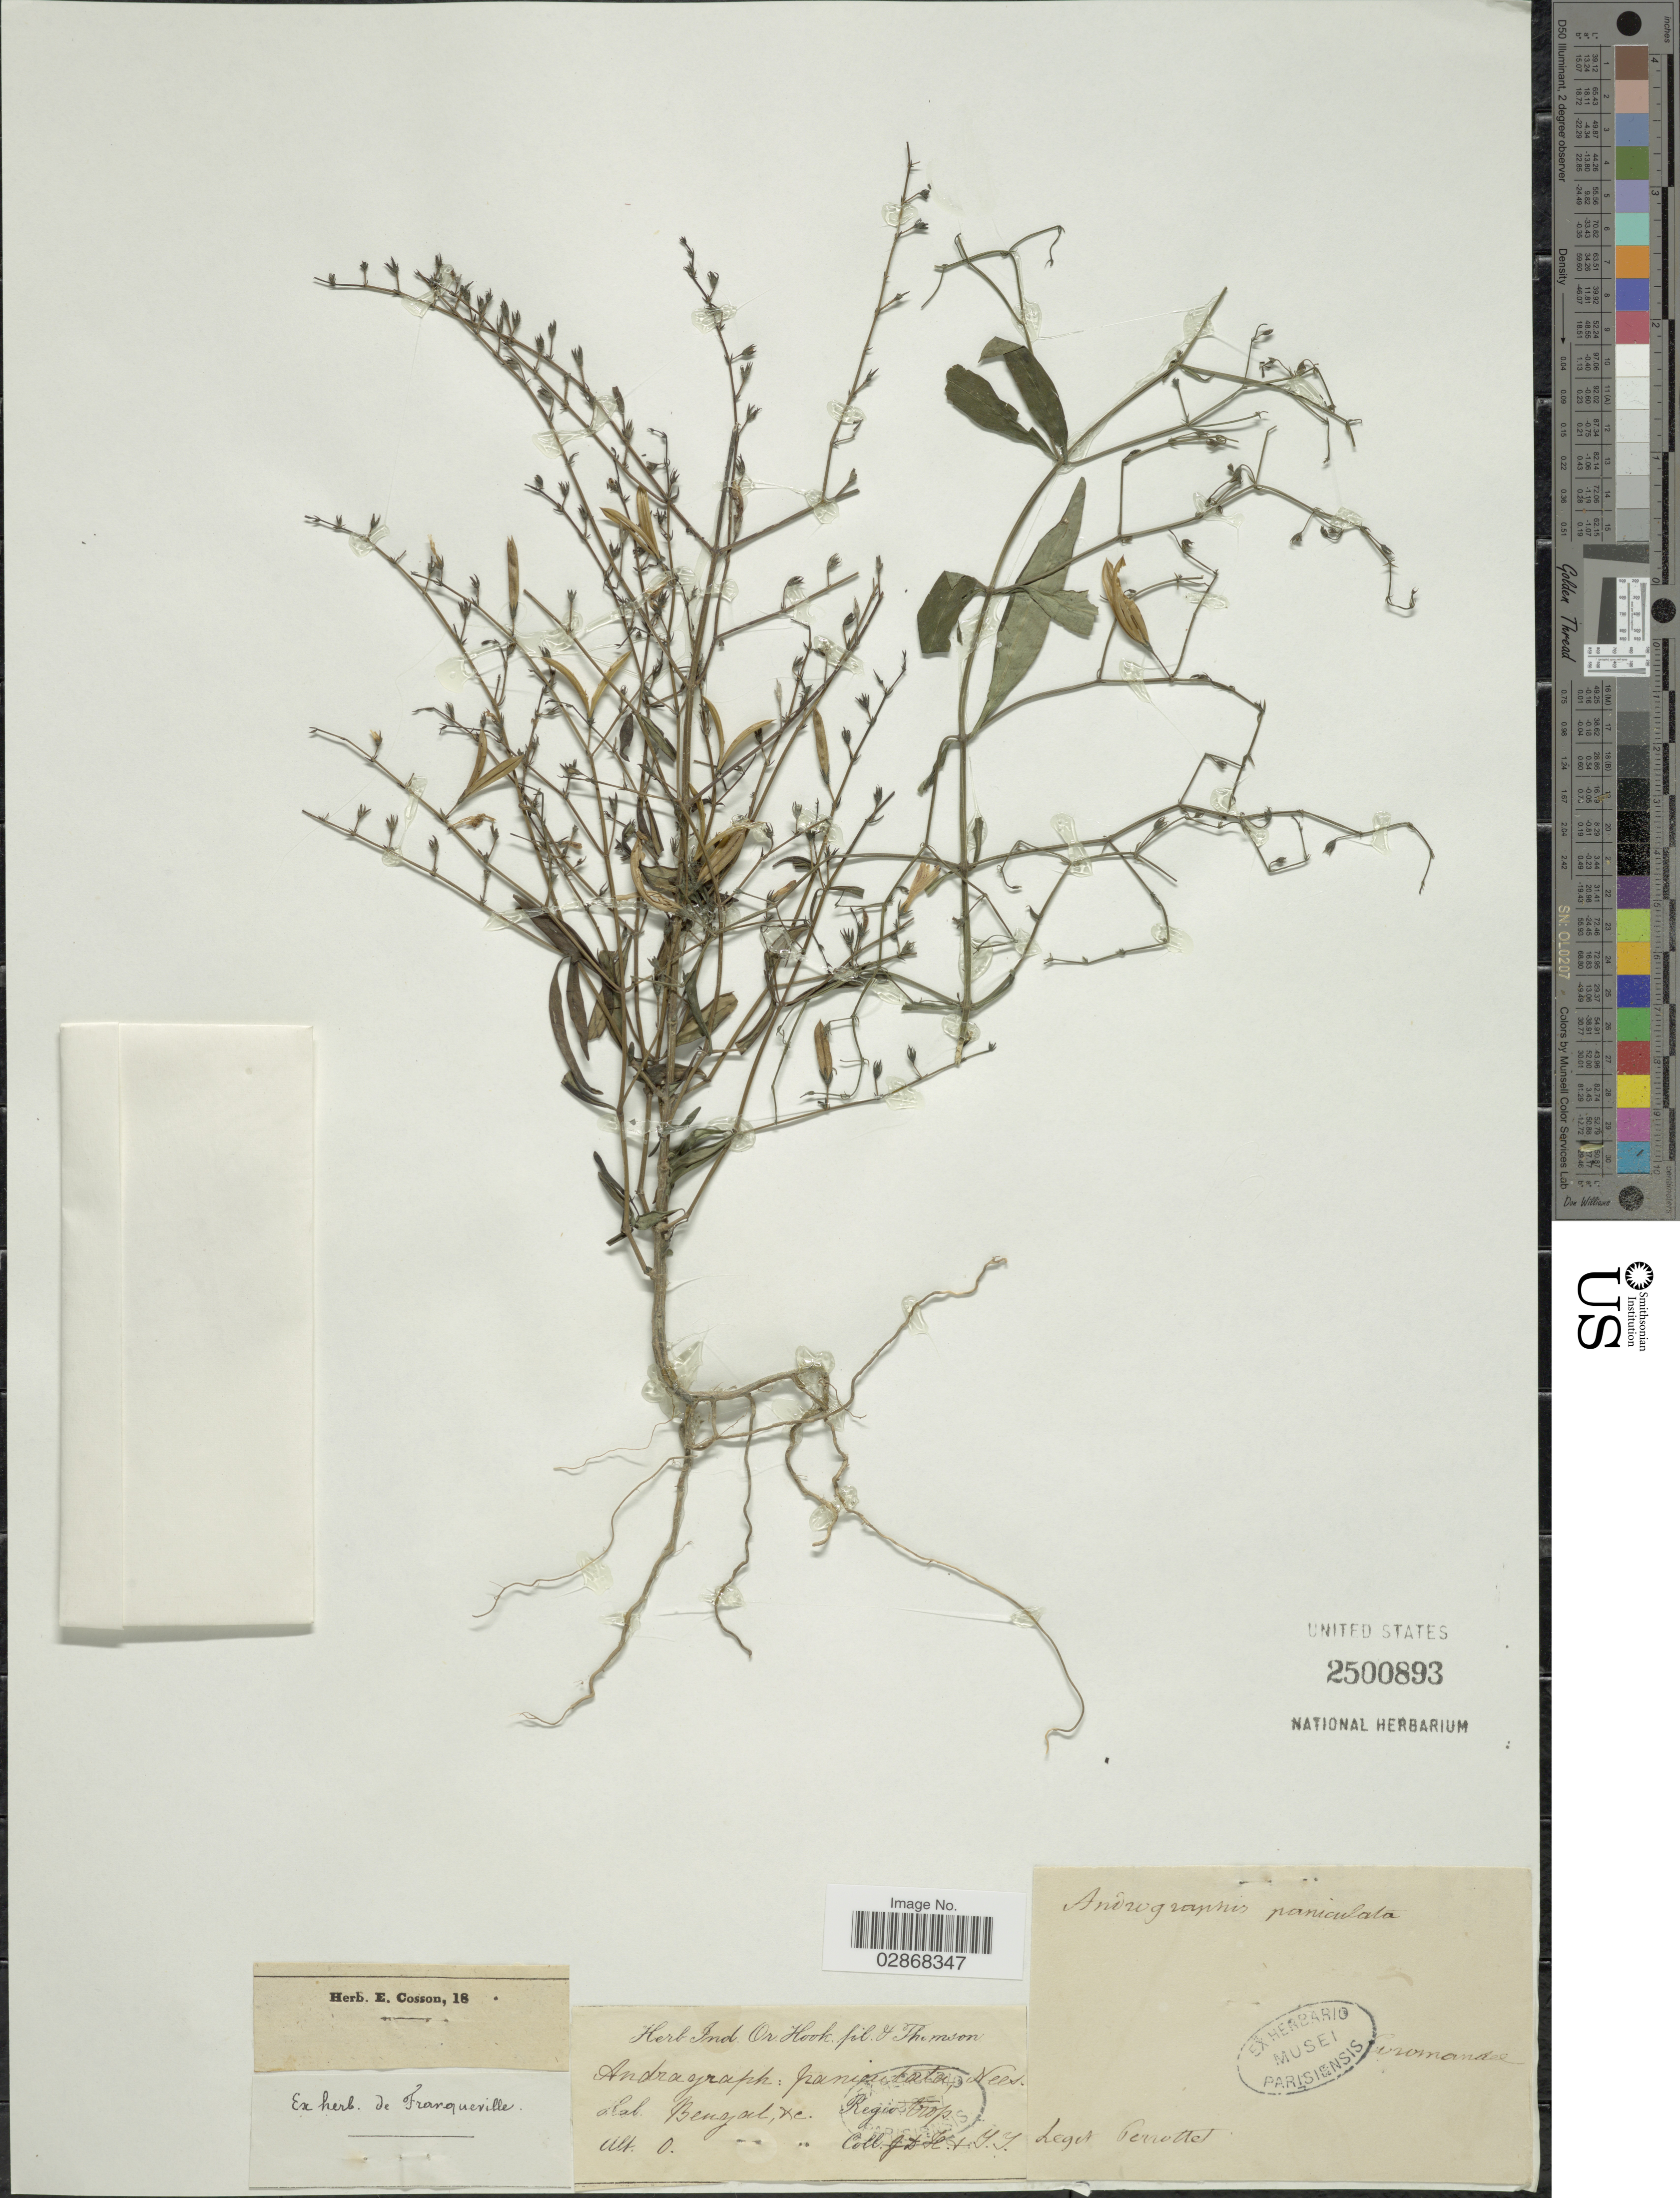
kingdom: Plantae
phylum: Tracheophyta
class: Magnoliopsida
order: Lamiales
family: Acanthaceae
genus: Andrographis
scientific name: Andrographis paniculata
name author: (Burm. f.) Nees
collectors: J. D. Hooker, T. Thomson & Perrottet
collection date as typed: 18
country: India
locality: Ind. Or. Bengal, &c. Regio trop. Coromandel.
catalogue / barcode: US 2500893